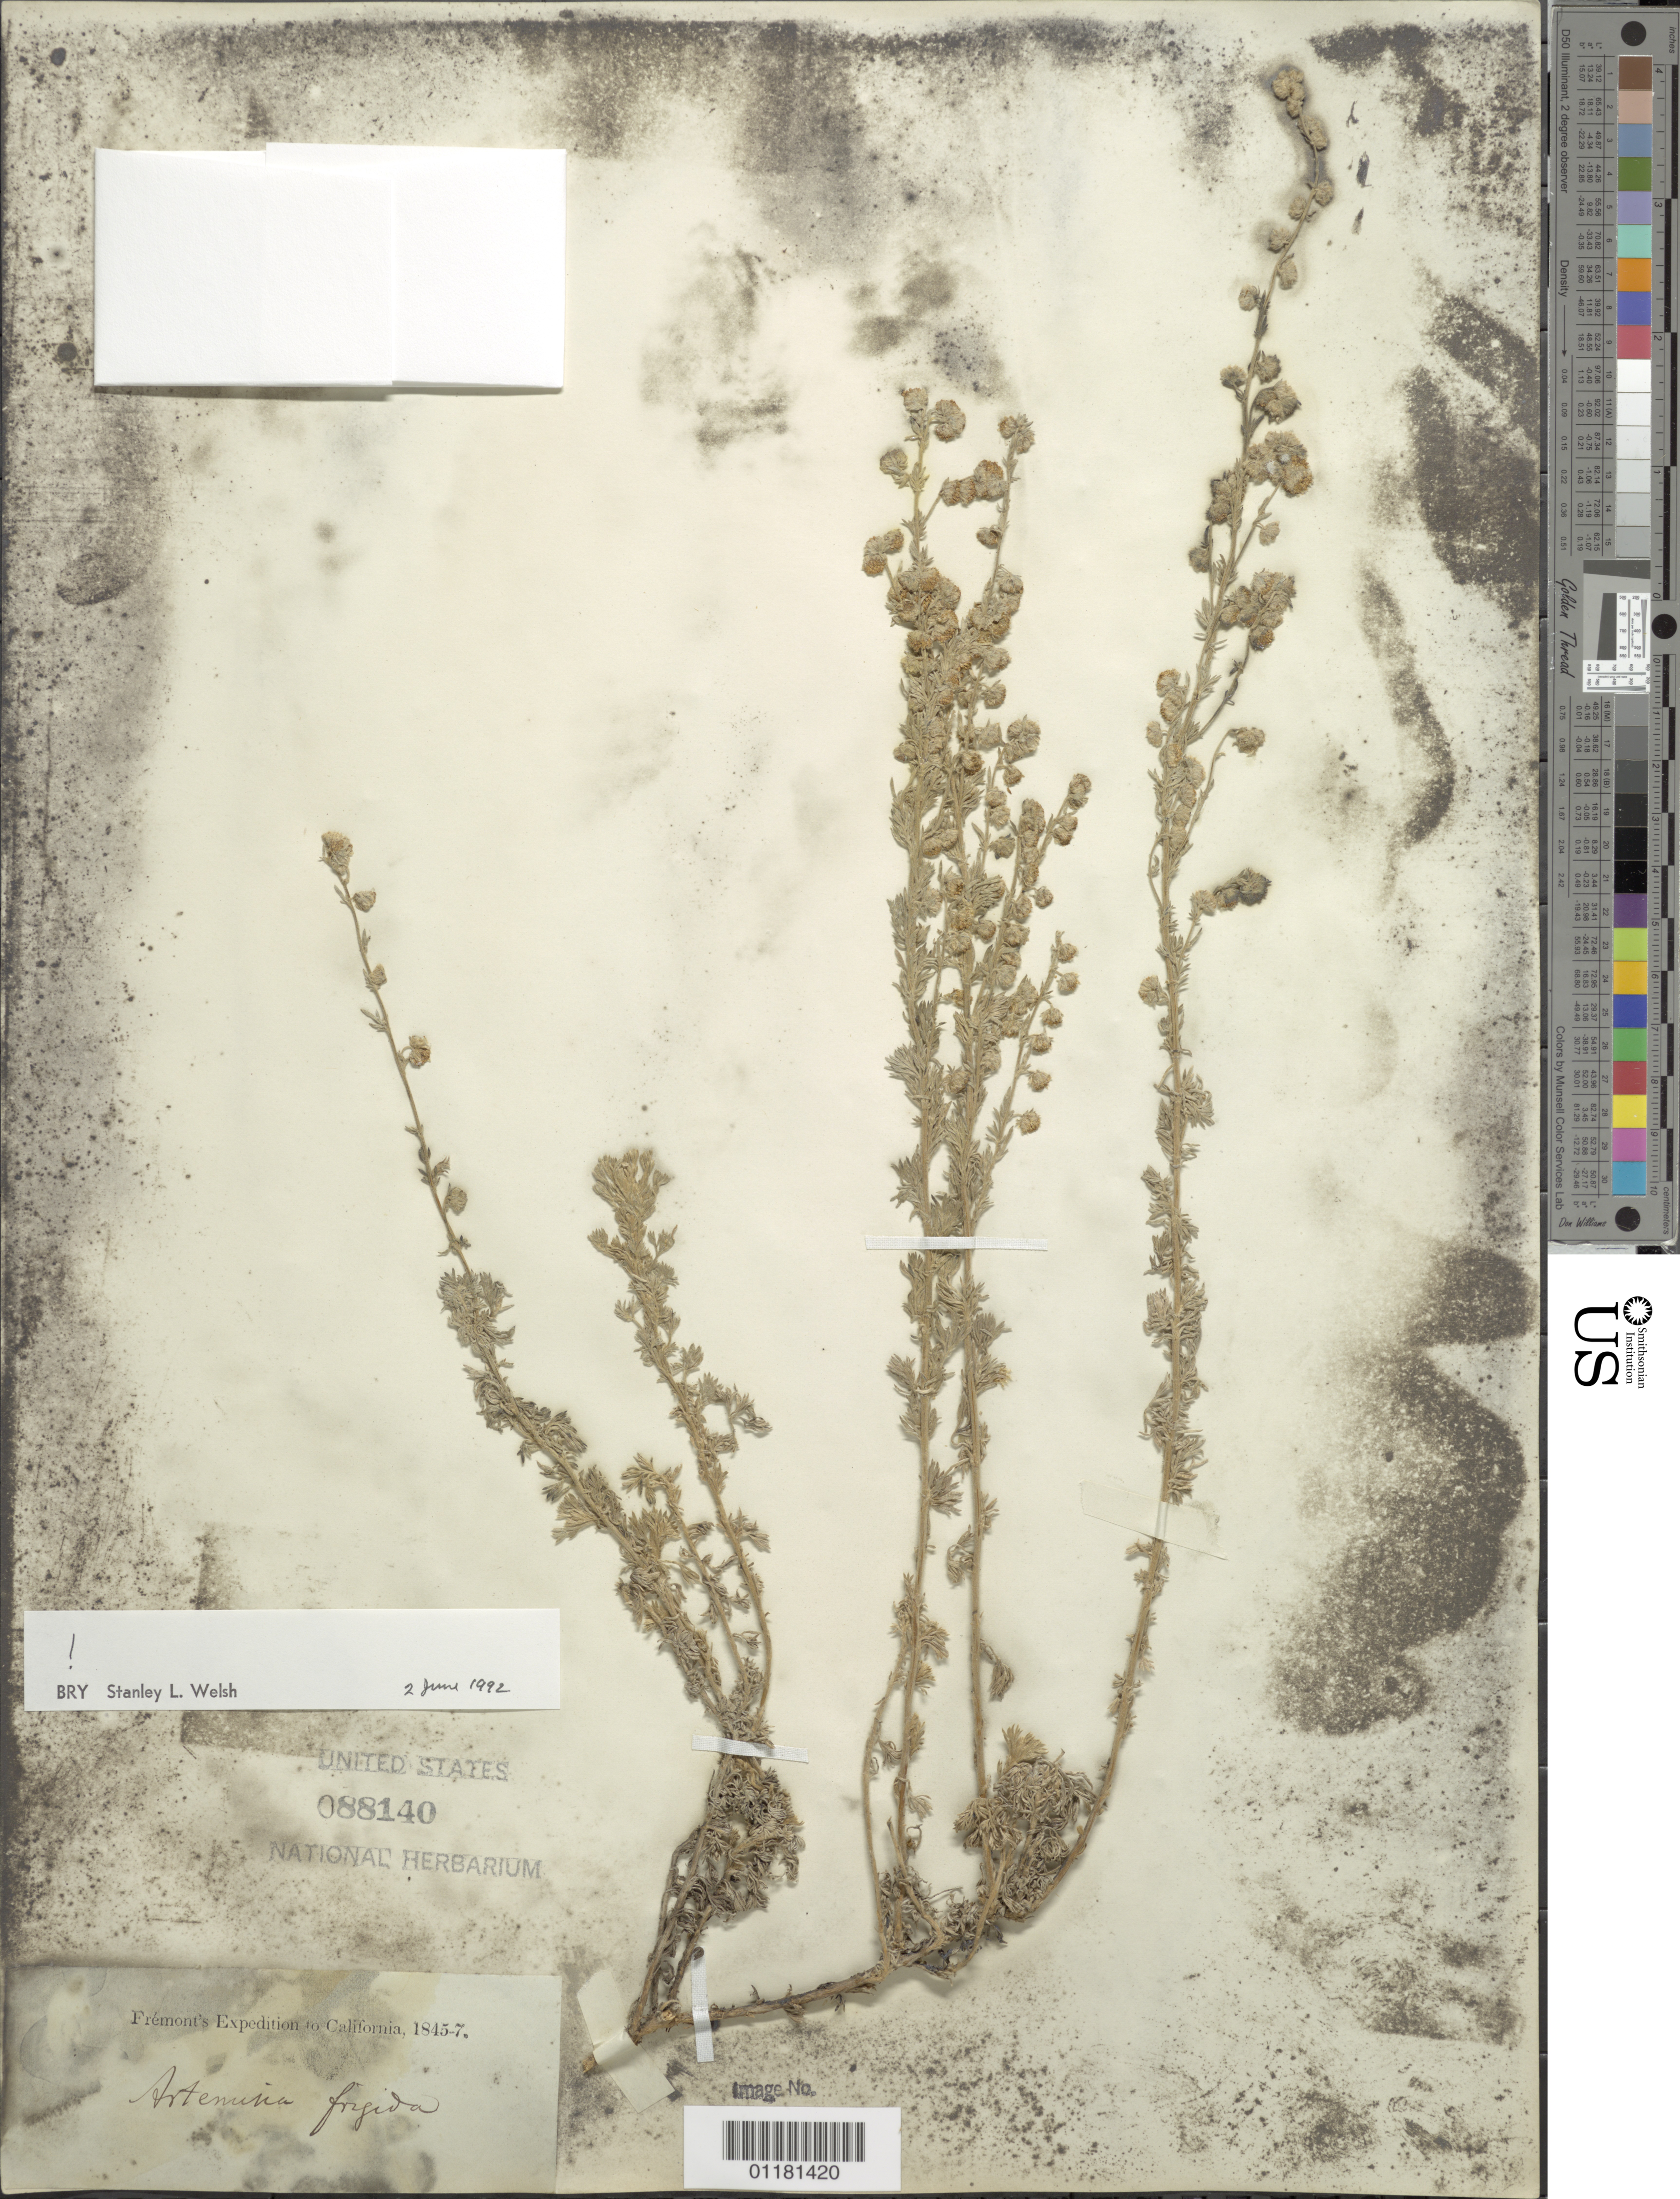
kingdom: Plantae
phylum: Tracheophyta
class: Magnoliopsida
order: Asterales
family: Asteraceae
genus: Artemisia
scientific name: Artemisia frigida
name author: Willd.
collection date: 1845/1847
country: United States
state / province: California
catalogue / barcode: US 88140